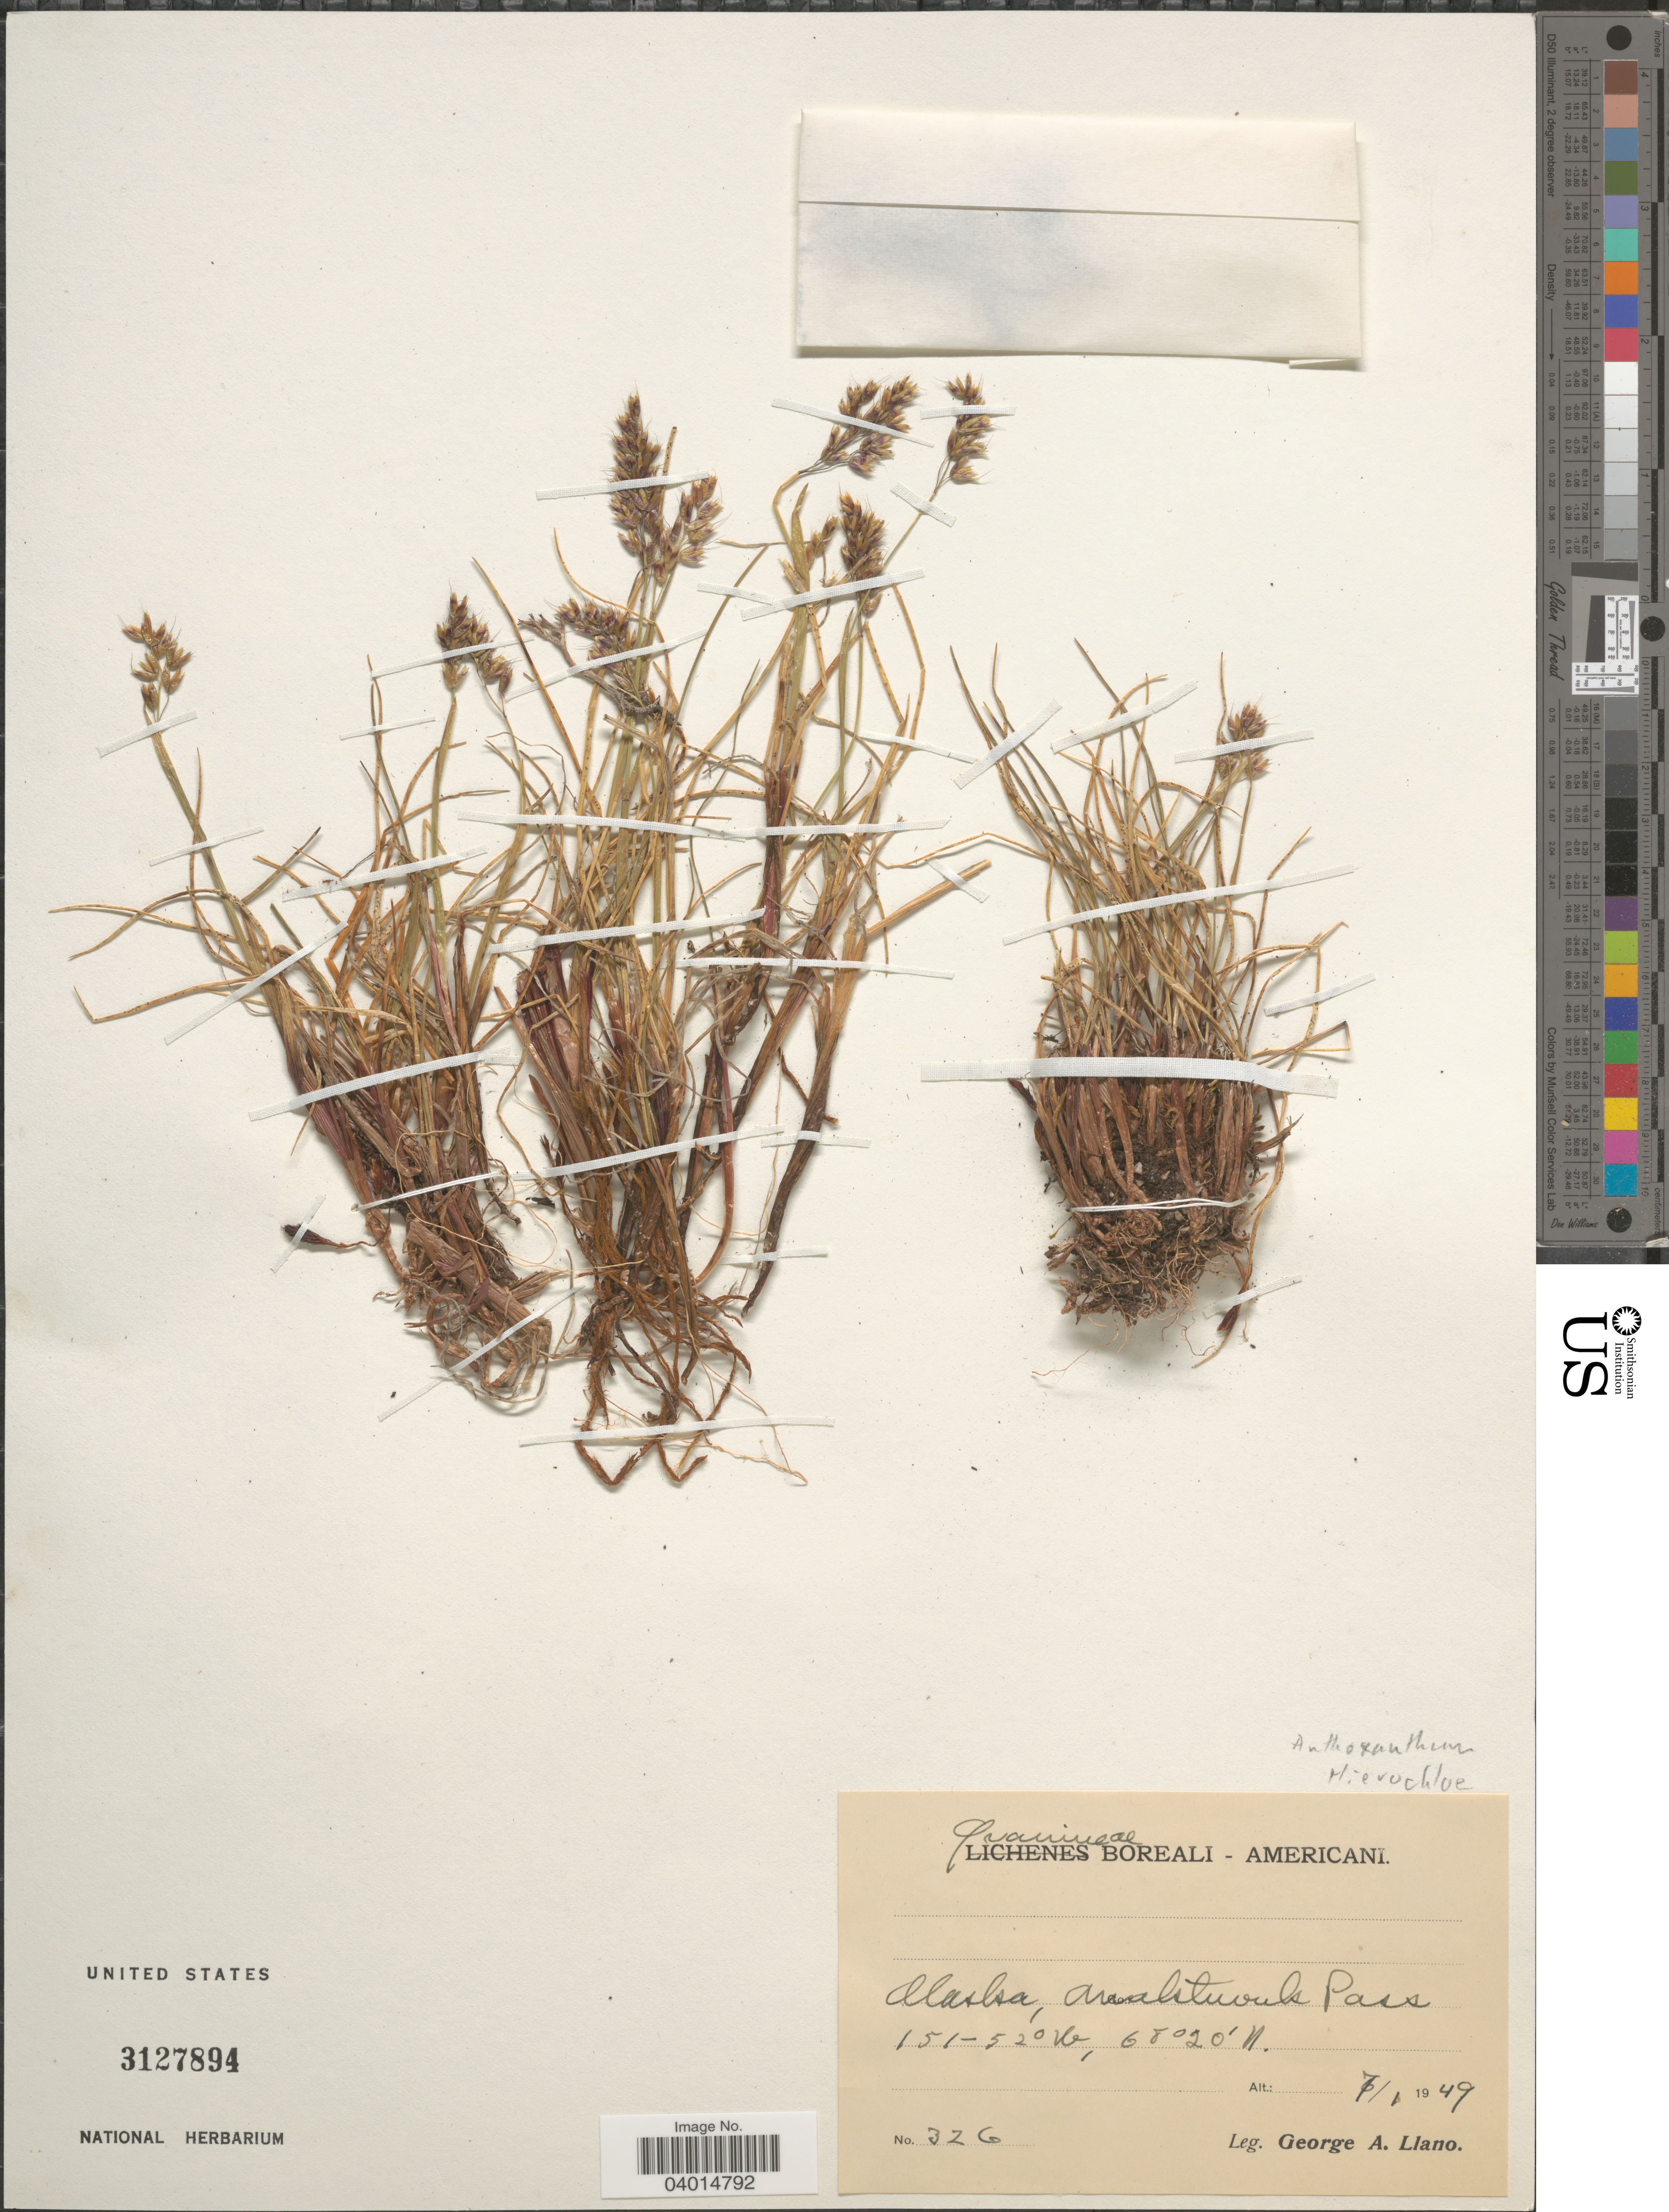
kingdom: Plantae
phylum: Tracheophyta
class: Liliopsida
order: Poales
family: Poaceae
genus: Anthoxanthum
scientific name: Anthoxanthum sp.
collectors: G. Llano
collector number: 326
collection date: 1949-07-01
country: United States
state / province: Alaska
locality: Anaktuvuk Pass.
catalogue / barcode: US 3127894